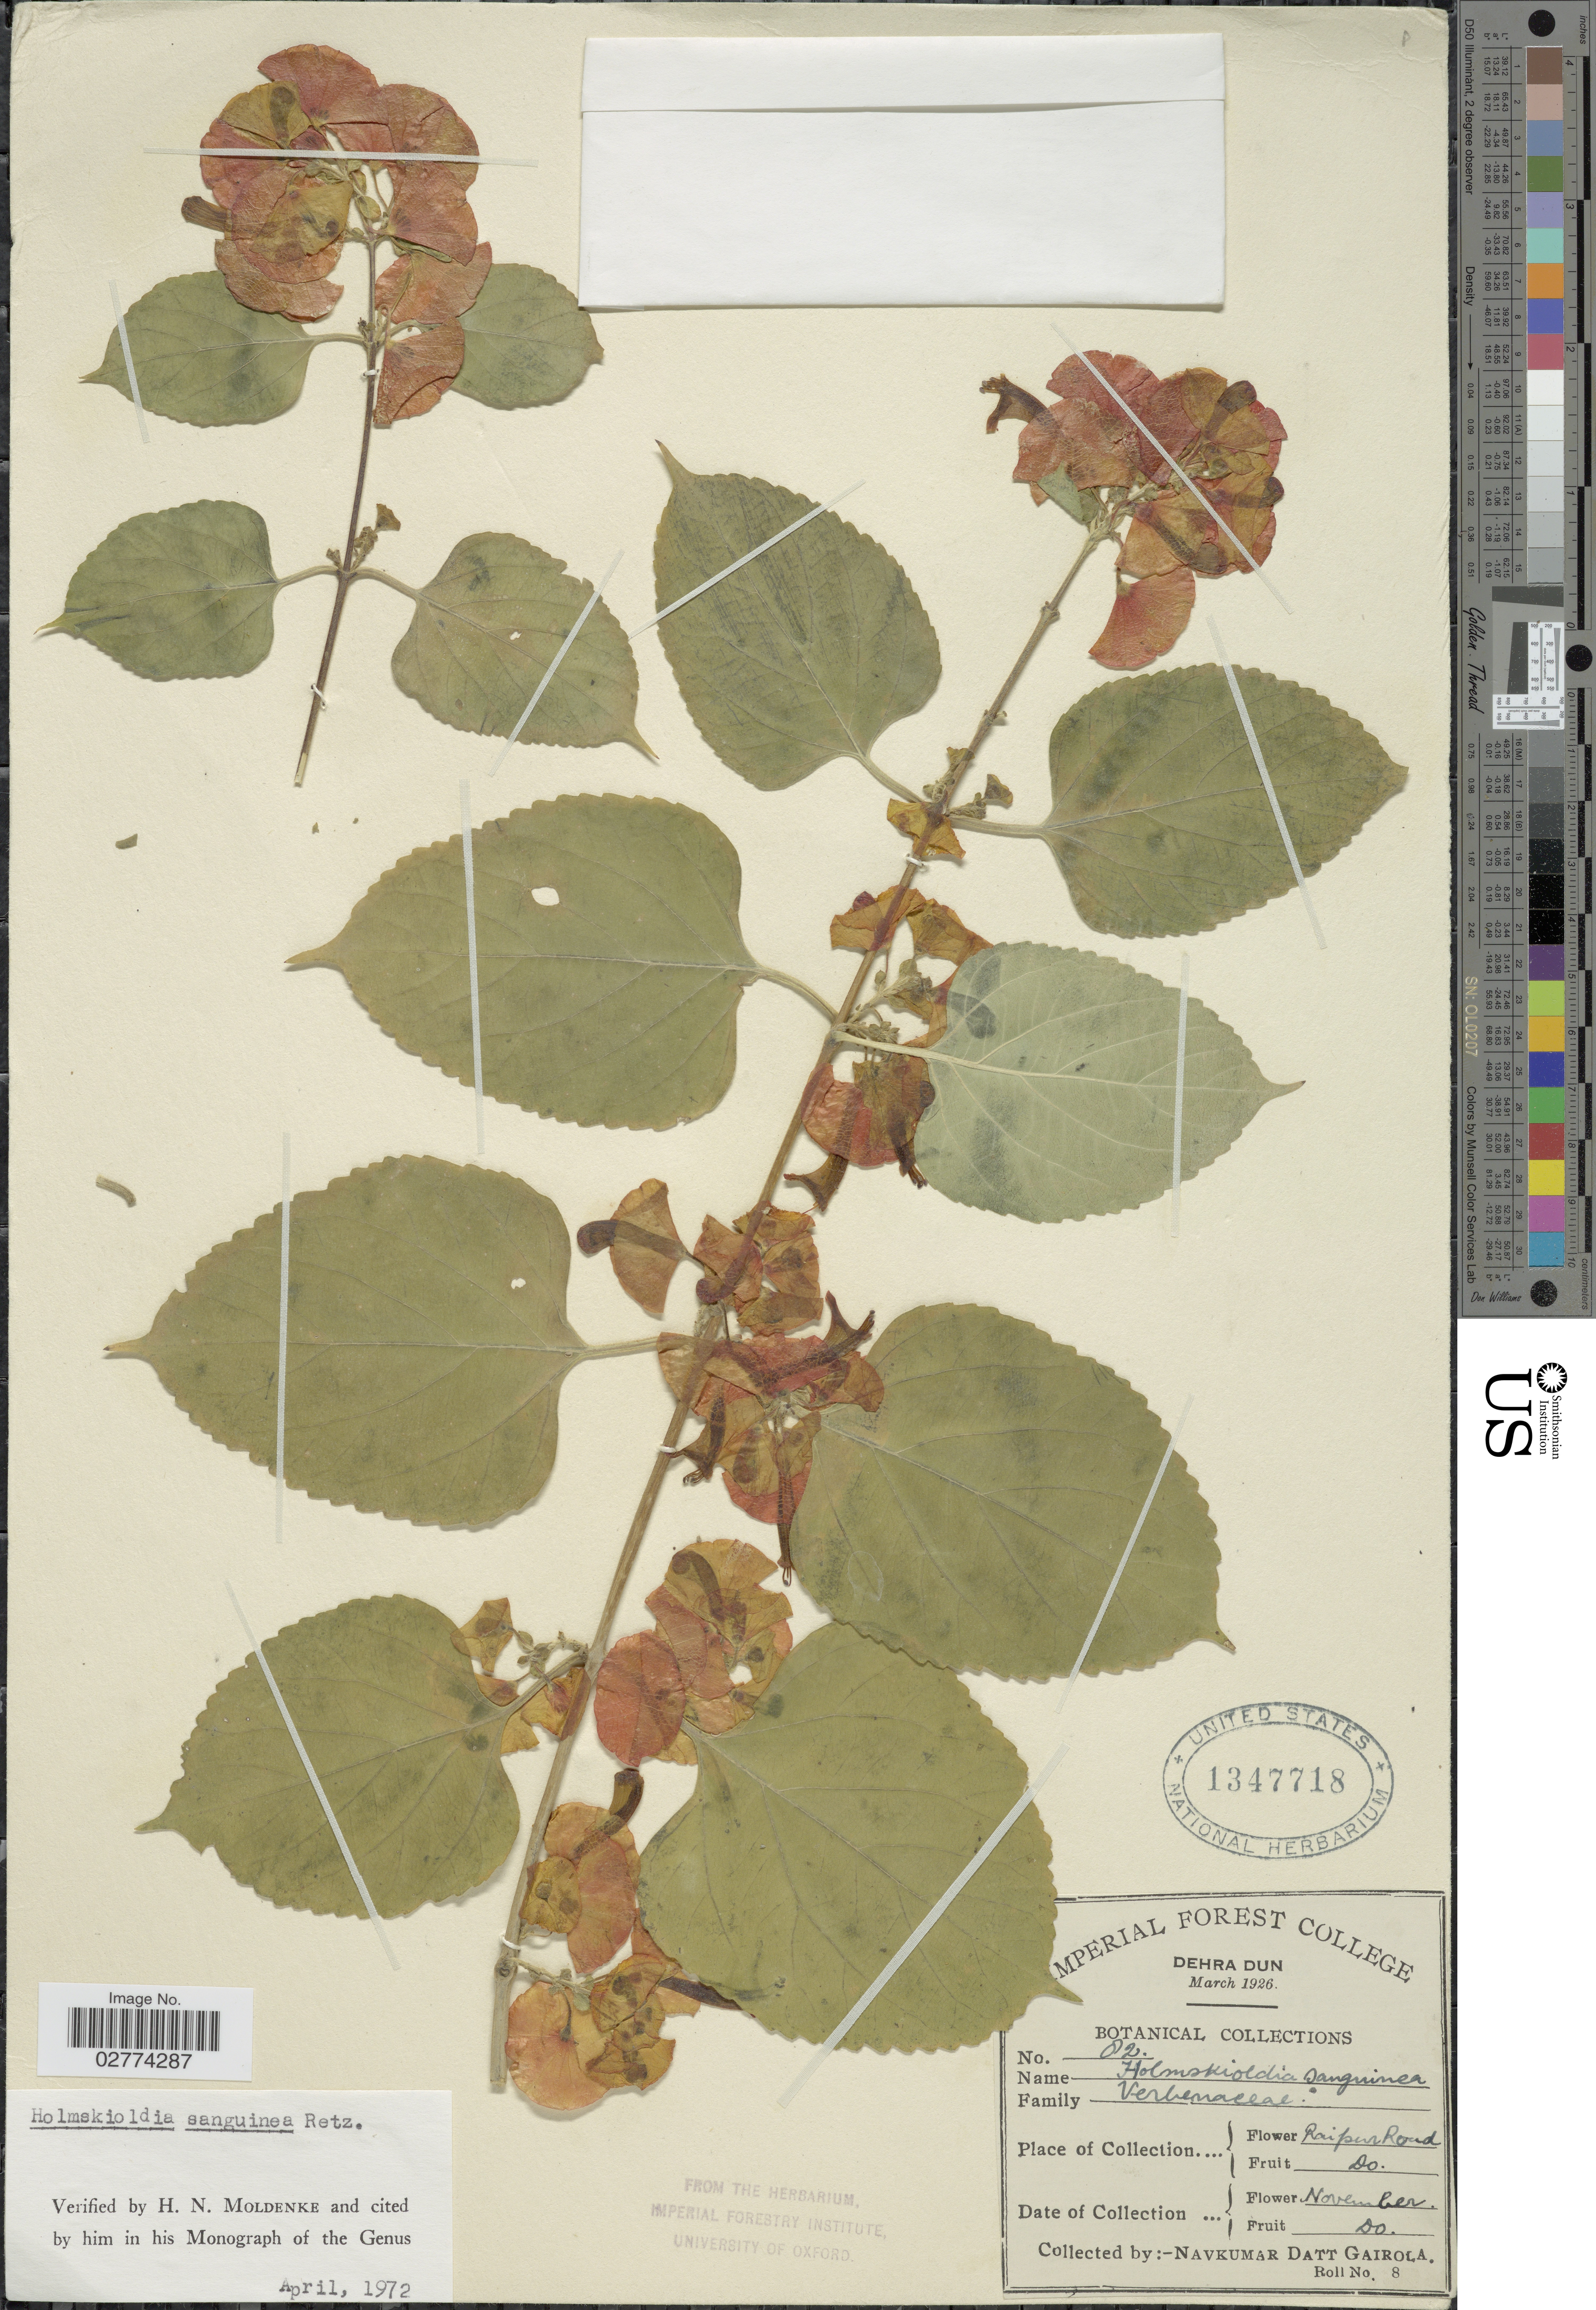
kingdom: Plantae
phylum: Tracheophyta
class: Magnoliopsida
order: Lamiales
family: Lamiaceae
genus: Holmskioldia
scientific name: Holmskioldia sanguinea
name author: Retz.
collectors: N. Gairola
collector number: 82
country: India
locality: Raipur Road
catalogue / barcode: US 1347718